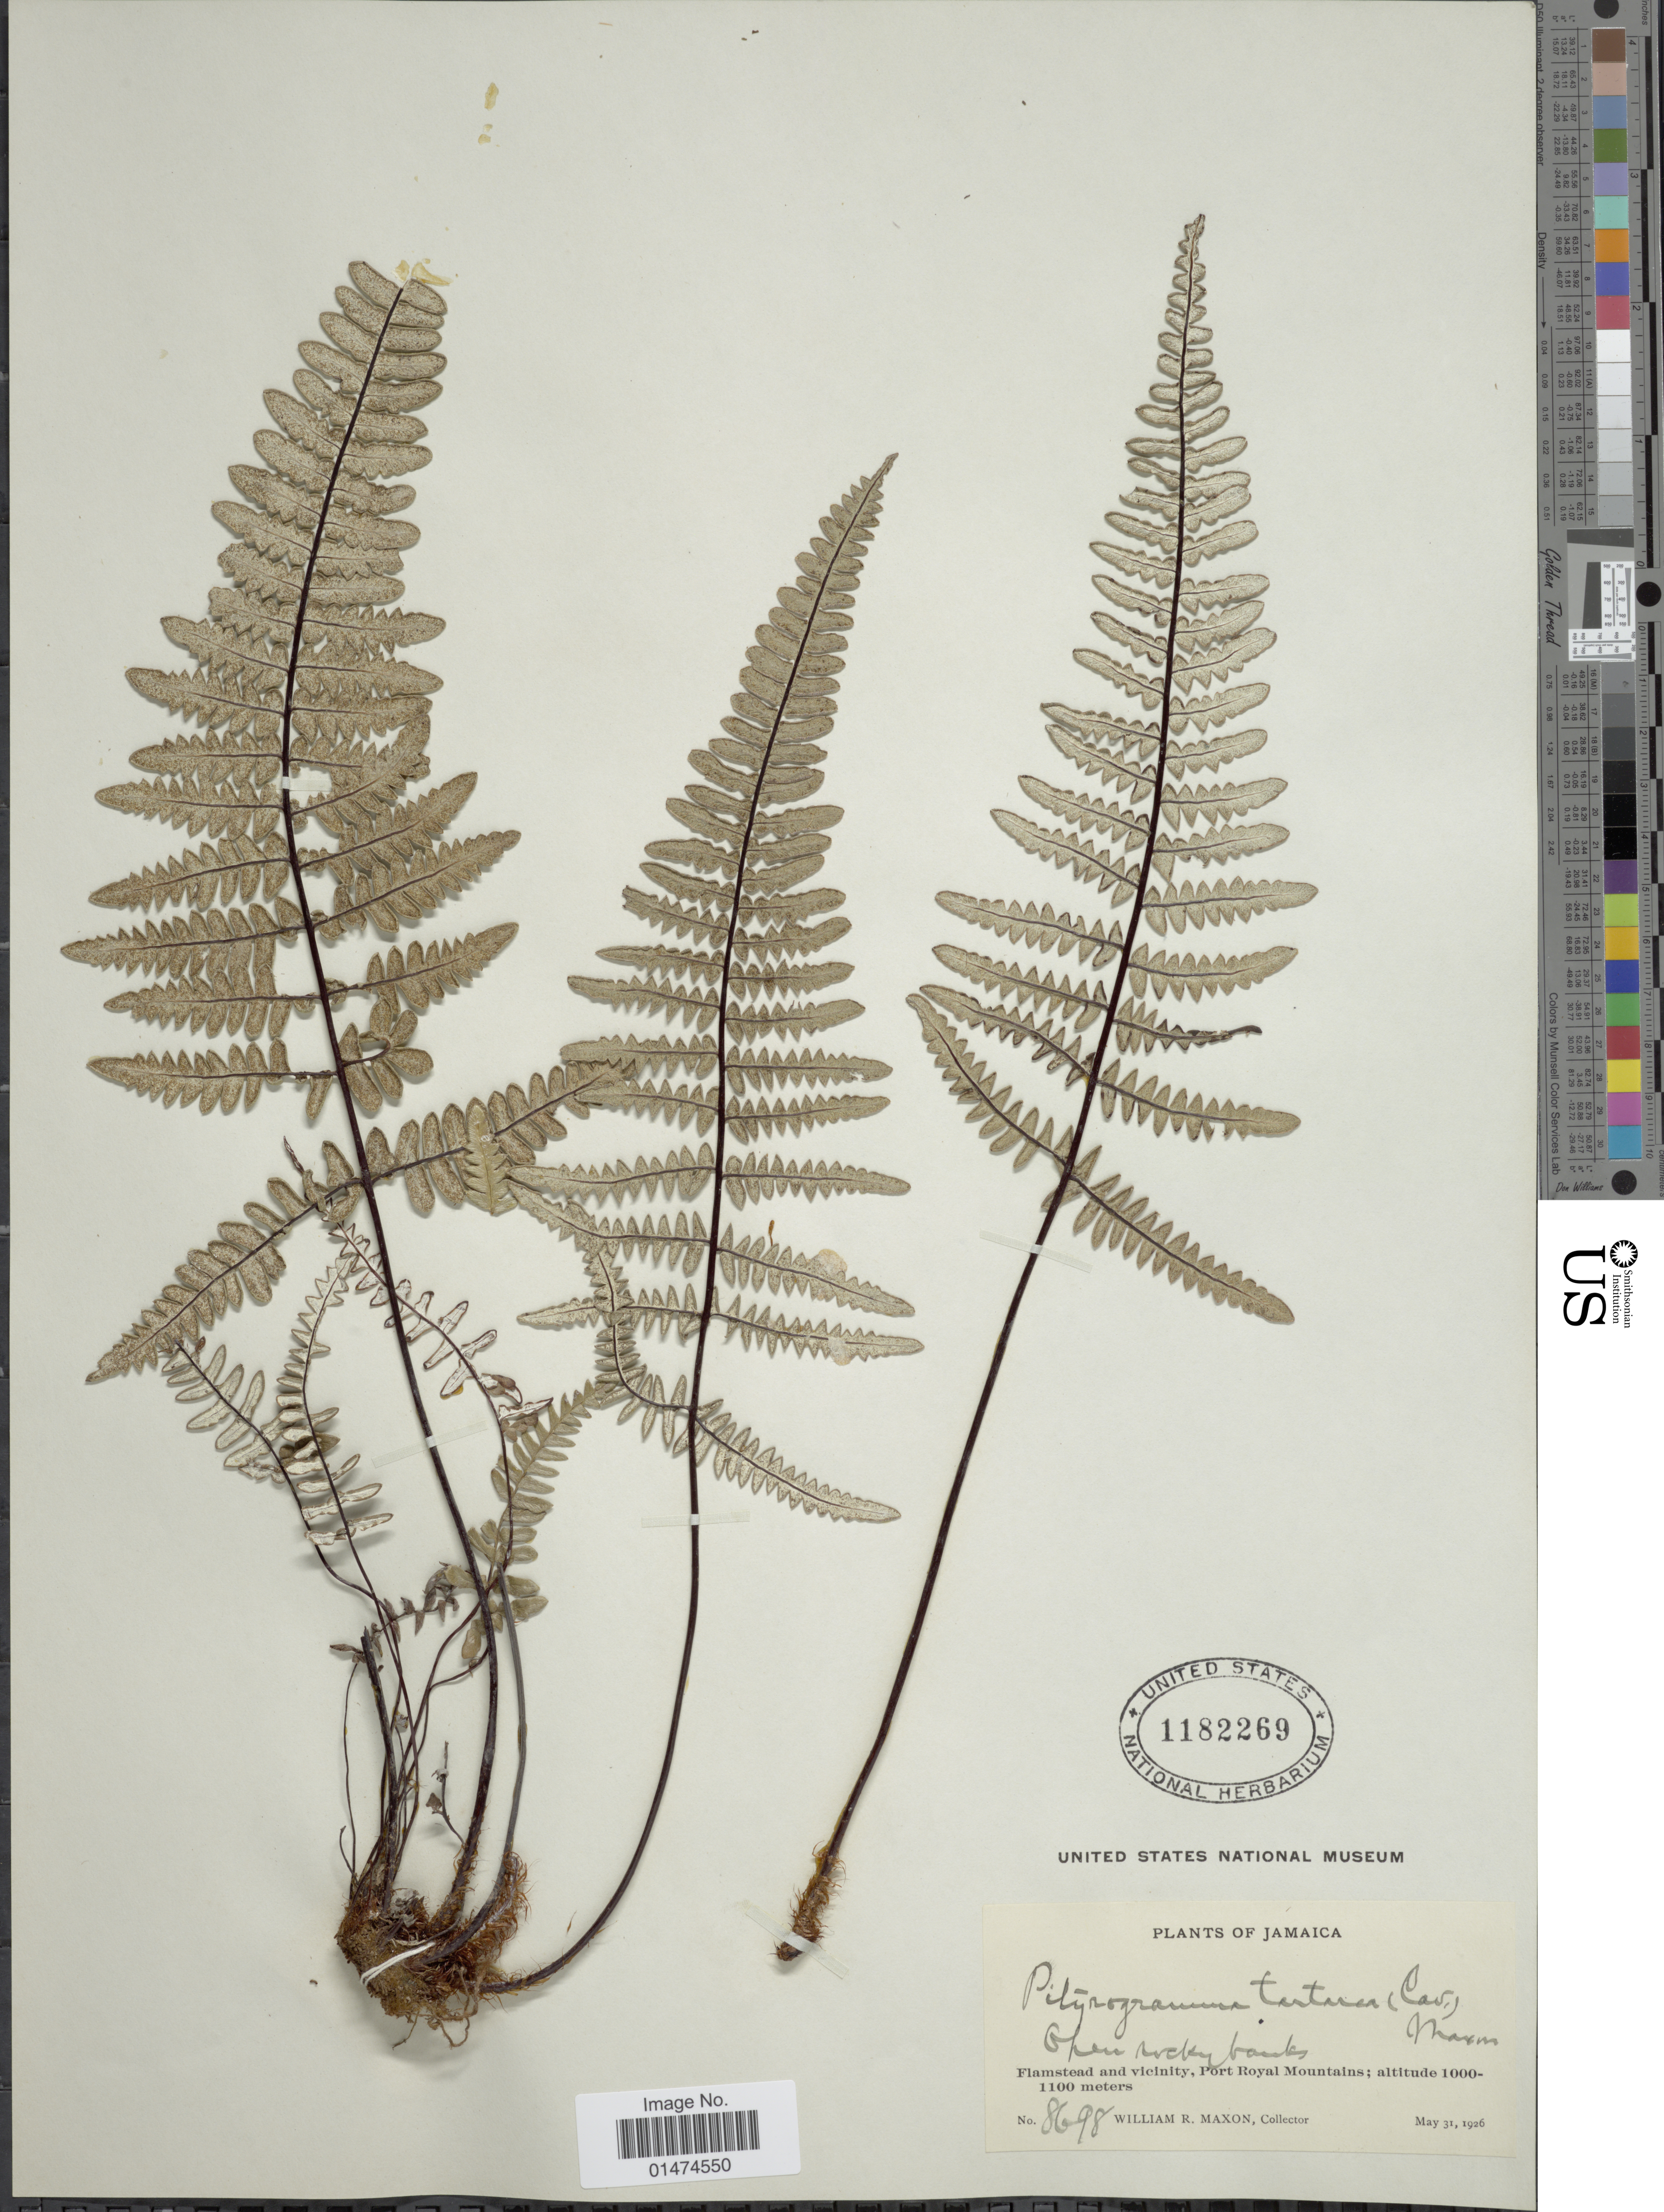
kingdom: Plantae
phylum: Tracheophyta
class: Polypodiopsida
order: Polypodiales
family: Pteridaceae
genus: Pityrogramma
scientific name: Pityrogramma ebenea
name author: (L.) Proctor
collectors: W. R. Maxon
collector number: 8698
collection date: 1926-05-31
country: Jamaica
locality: Jamaica. Flamstead and vicinity, Port Roayl Mountains.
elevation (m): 1000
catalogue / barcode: US 1182269